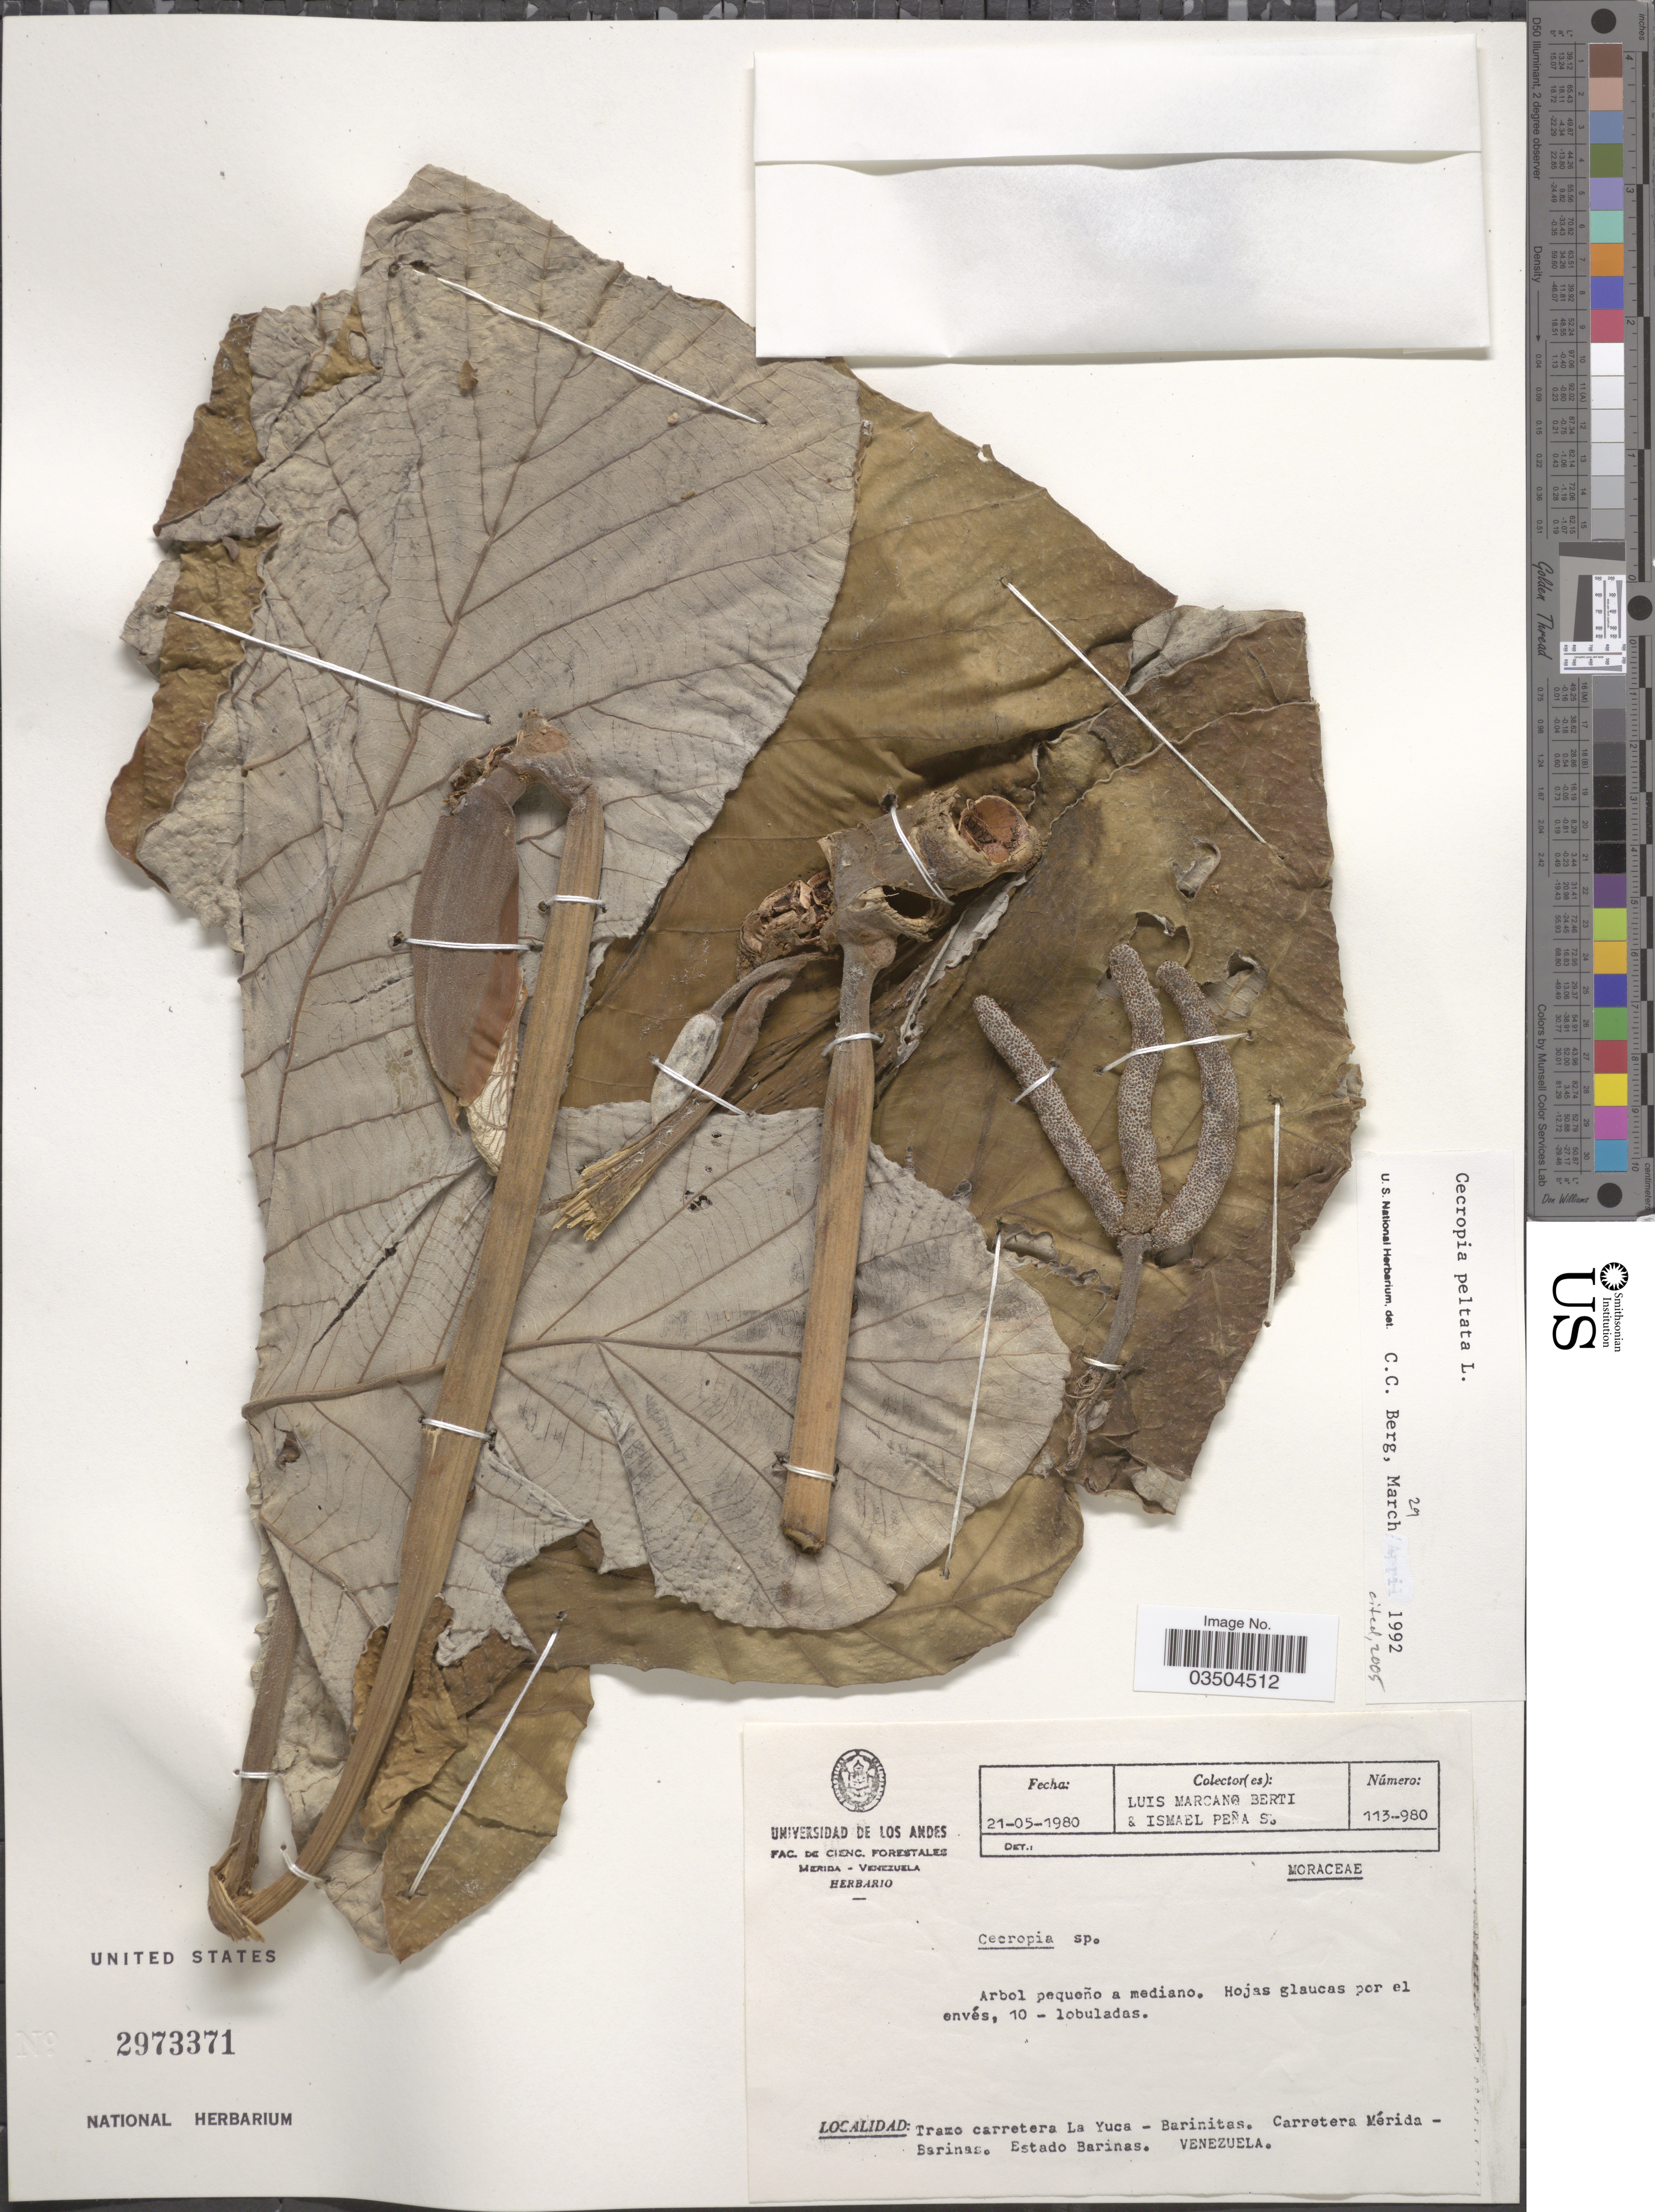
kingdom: Plantae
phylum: Tracheophyta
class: Magnoliopsida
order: Rosales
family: Urticaceae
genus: Cecropia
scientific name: Cecropia peltata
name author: L.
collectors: L. Marcano-Berti & I. Peña S.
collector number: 113-980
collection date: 1980-05-21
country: Venezuela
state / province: Barinas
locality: Tramo carretera La Yuca - Barinitas. Carretera Mérida-Barinas.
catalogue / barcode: US 2973371